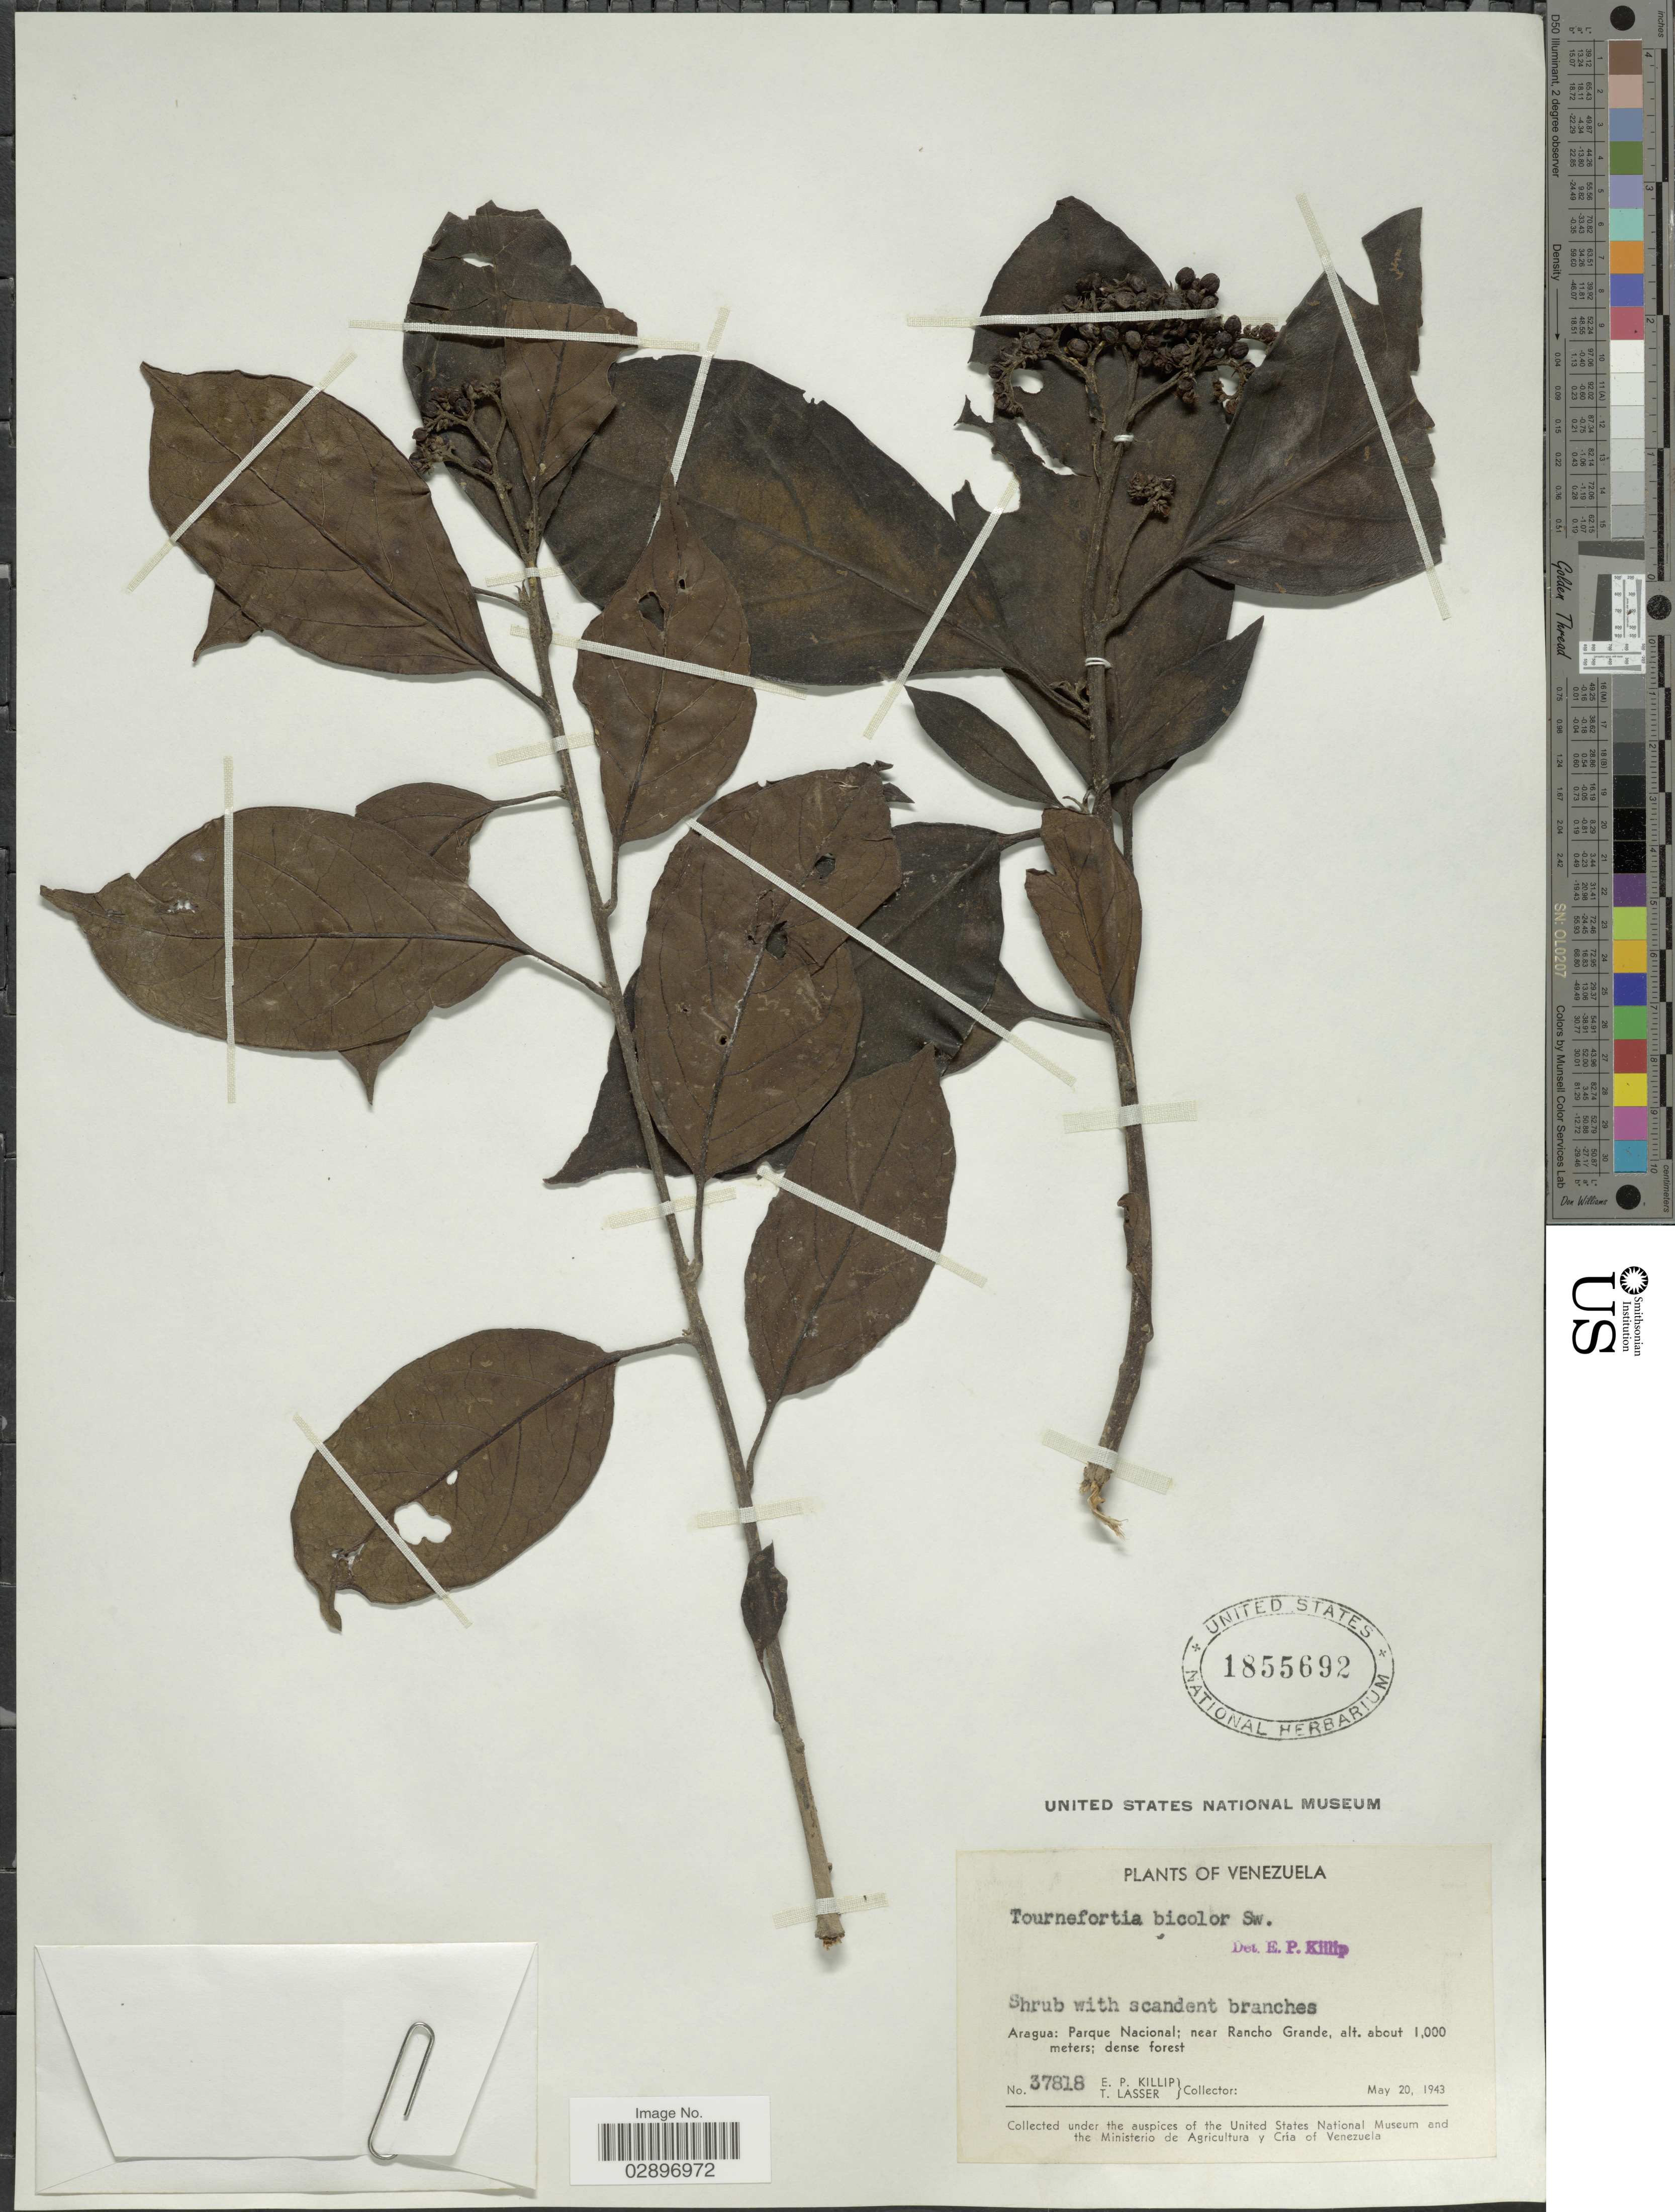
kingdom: Plantae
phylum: Tracheophyta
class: Magnoliopsida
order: Boraginales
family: Heliotropiaceae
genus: Tournefortia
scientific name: Tournefortia bicolor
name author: Sw.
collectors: E. P. Killip & T. Lasser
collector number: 37818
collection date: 1943-05-20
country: Venezuela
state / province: Aragua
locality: Parque Nacional; near Rancho Grande.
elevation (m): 1000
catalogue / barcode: US 1855692